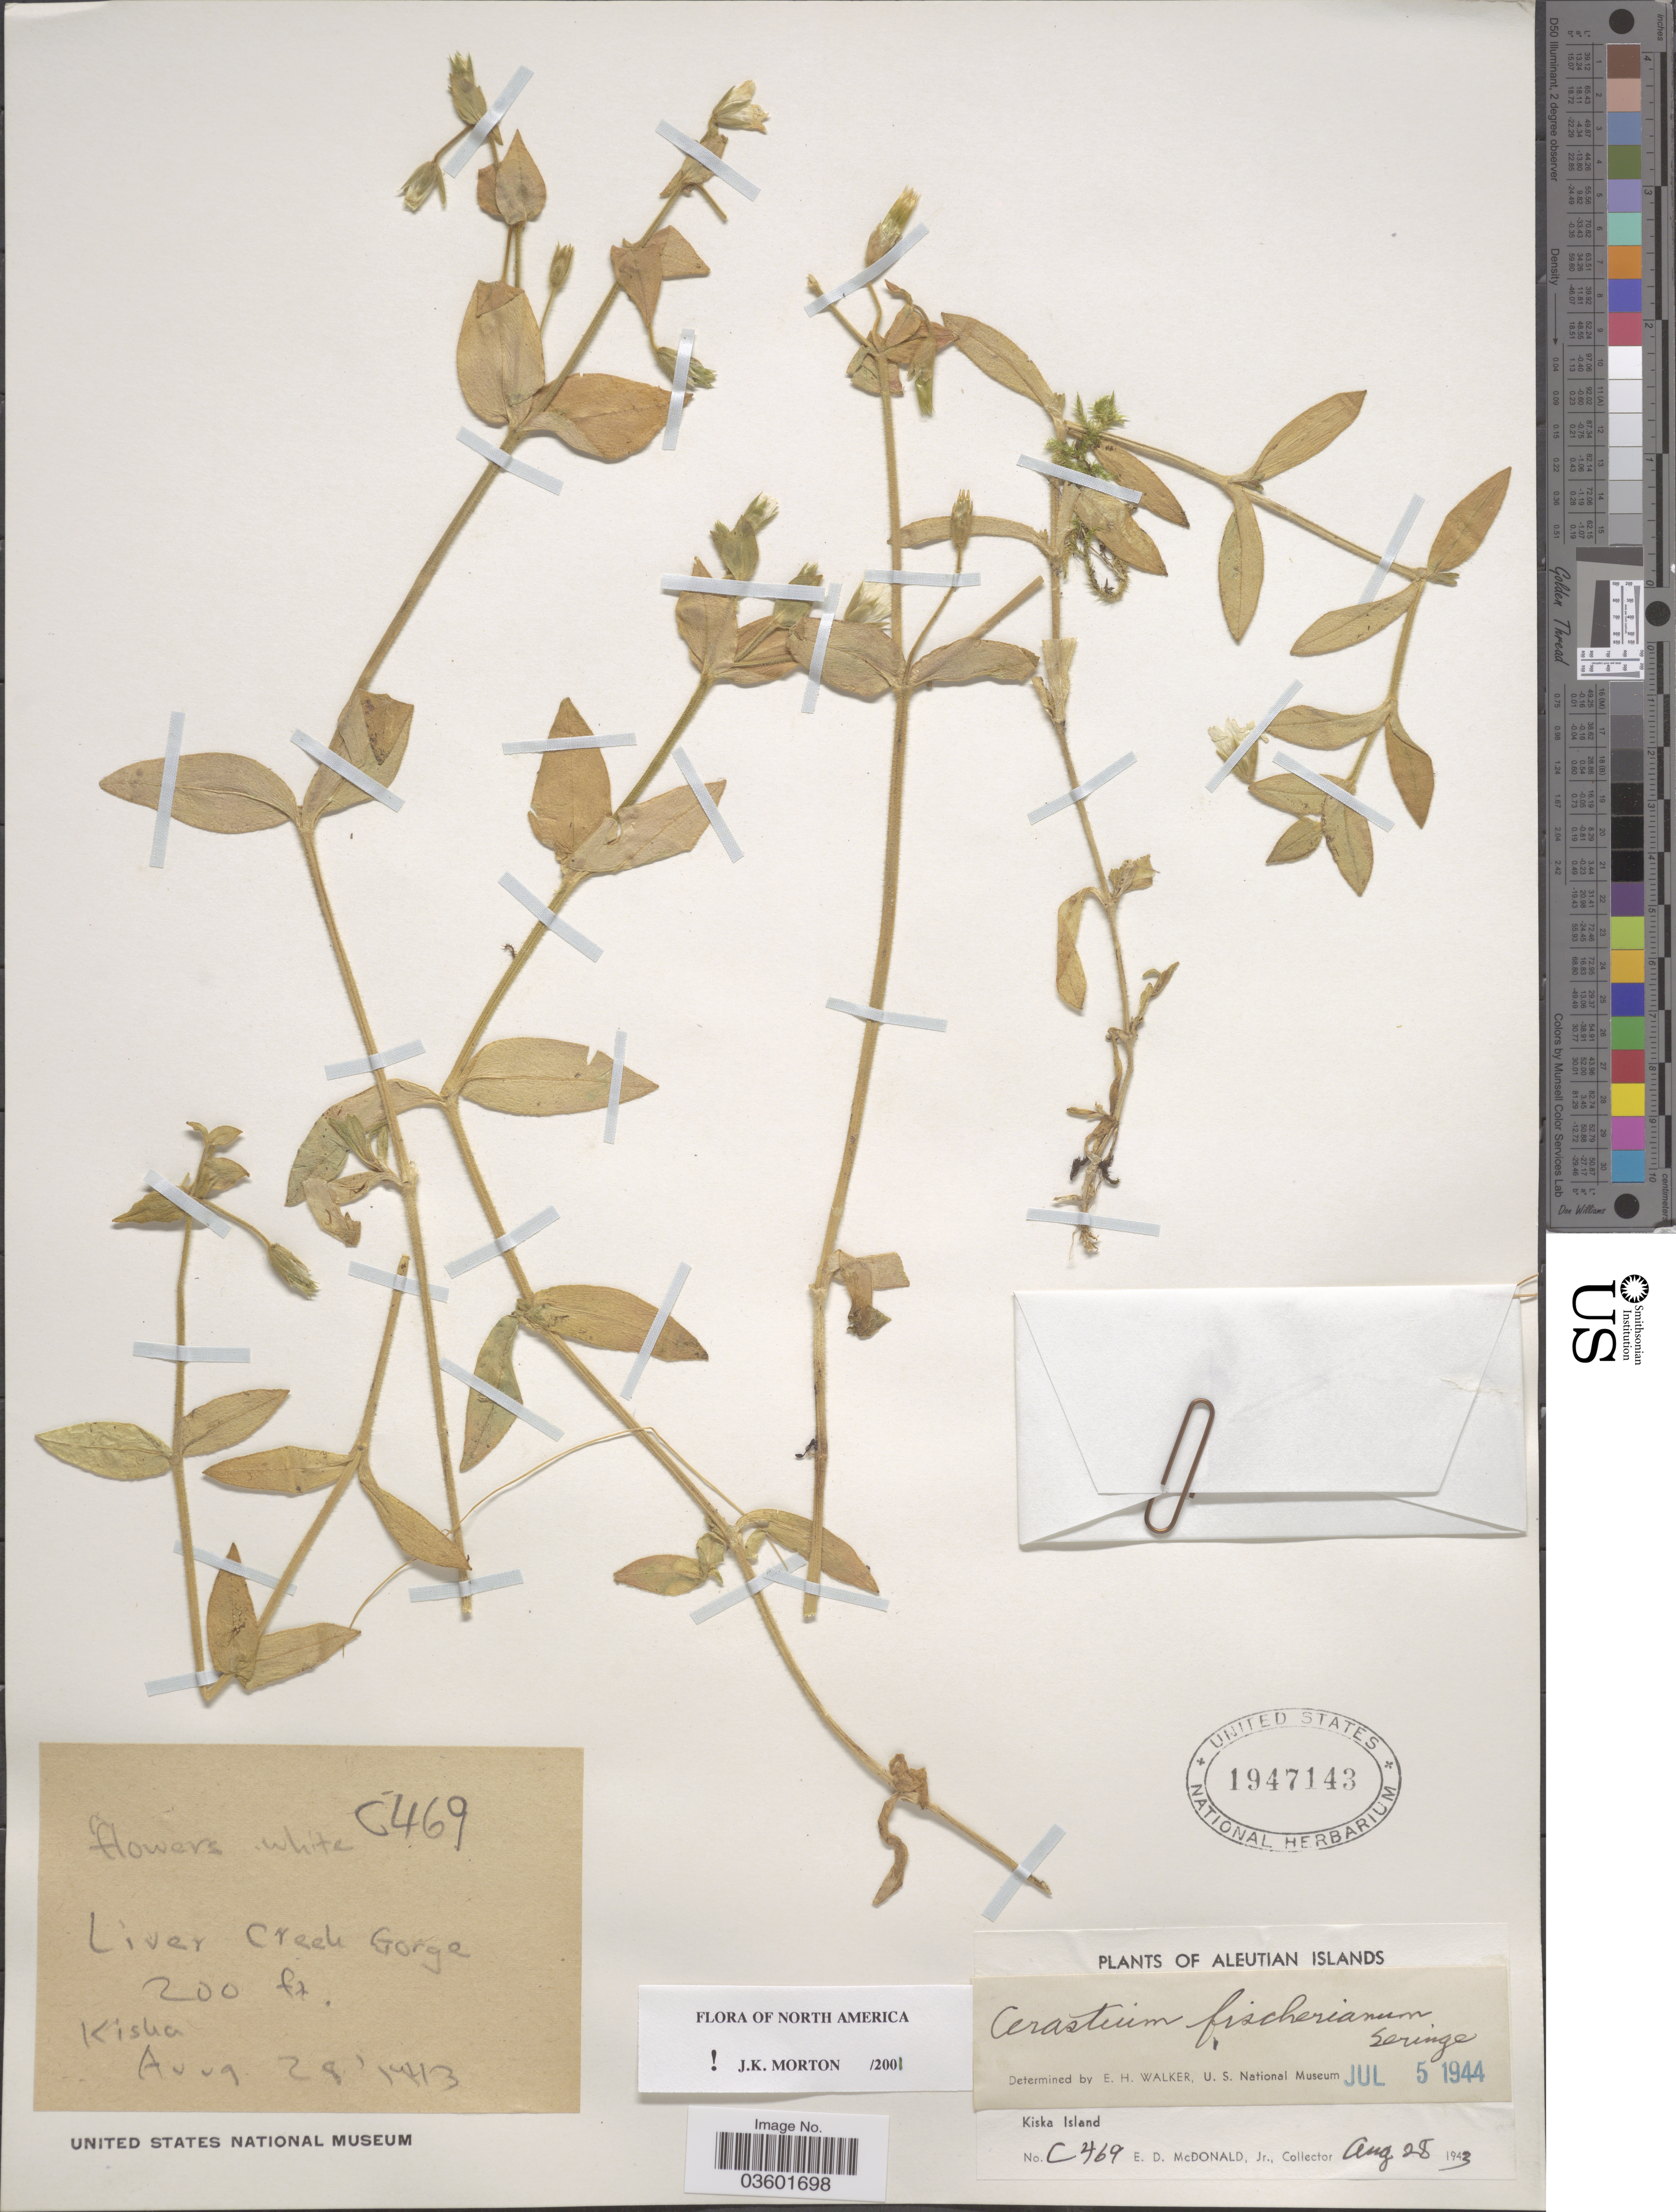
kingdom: Plantae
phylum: Tracheophyta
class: Magnoliopsida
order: Caryophyllales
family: Caryophyllaceae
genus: Cerastium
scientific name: Cerastium fischerianum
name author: Ser.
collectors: E. D. McDonald Jr.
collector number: C469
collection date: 1943-08-28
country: United States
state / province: Alaska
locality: Aleutian Islands. Kiska Island. Liver Creek Gorge.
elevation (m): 61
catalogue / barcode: US 1947143